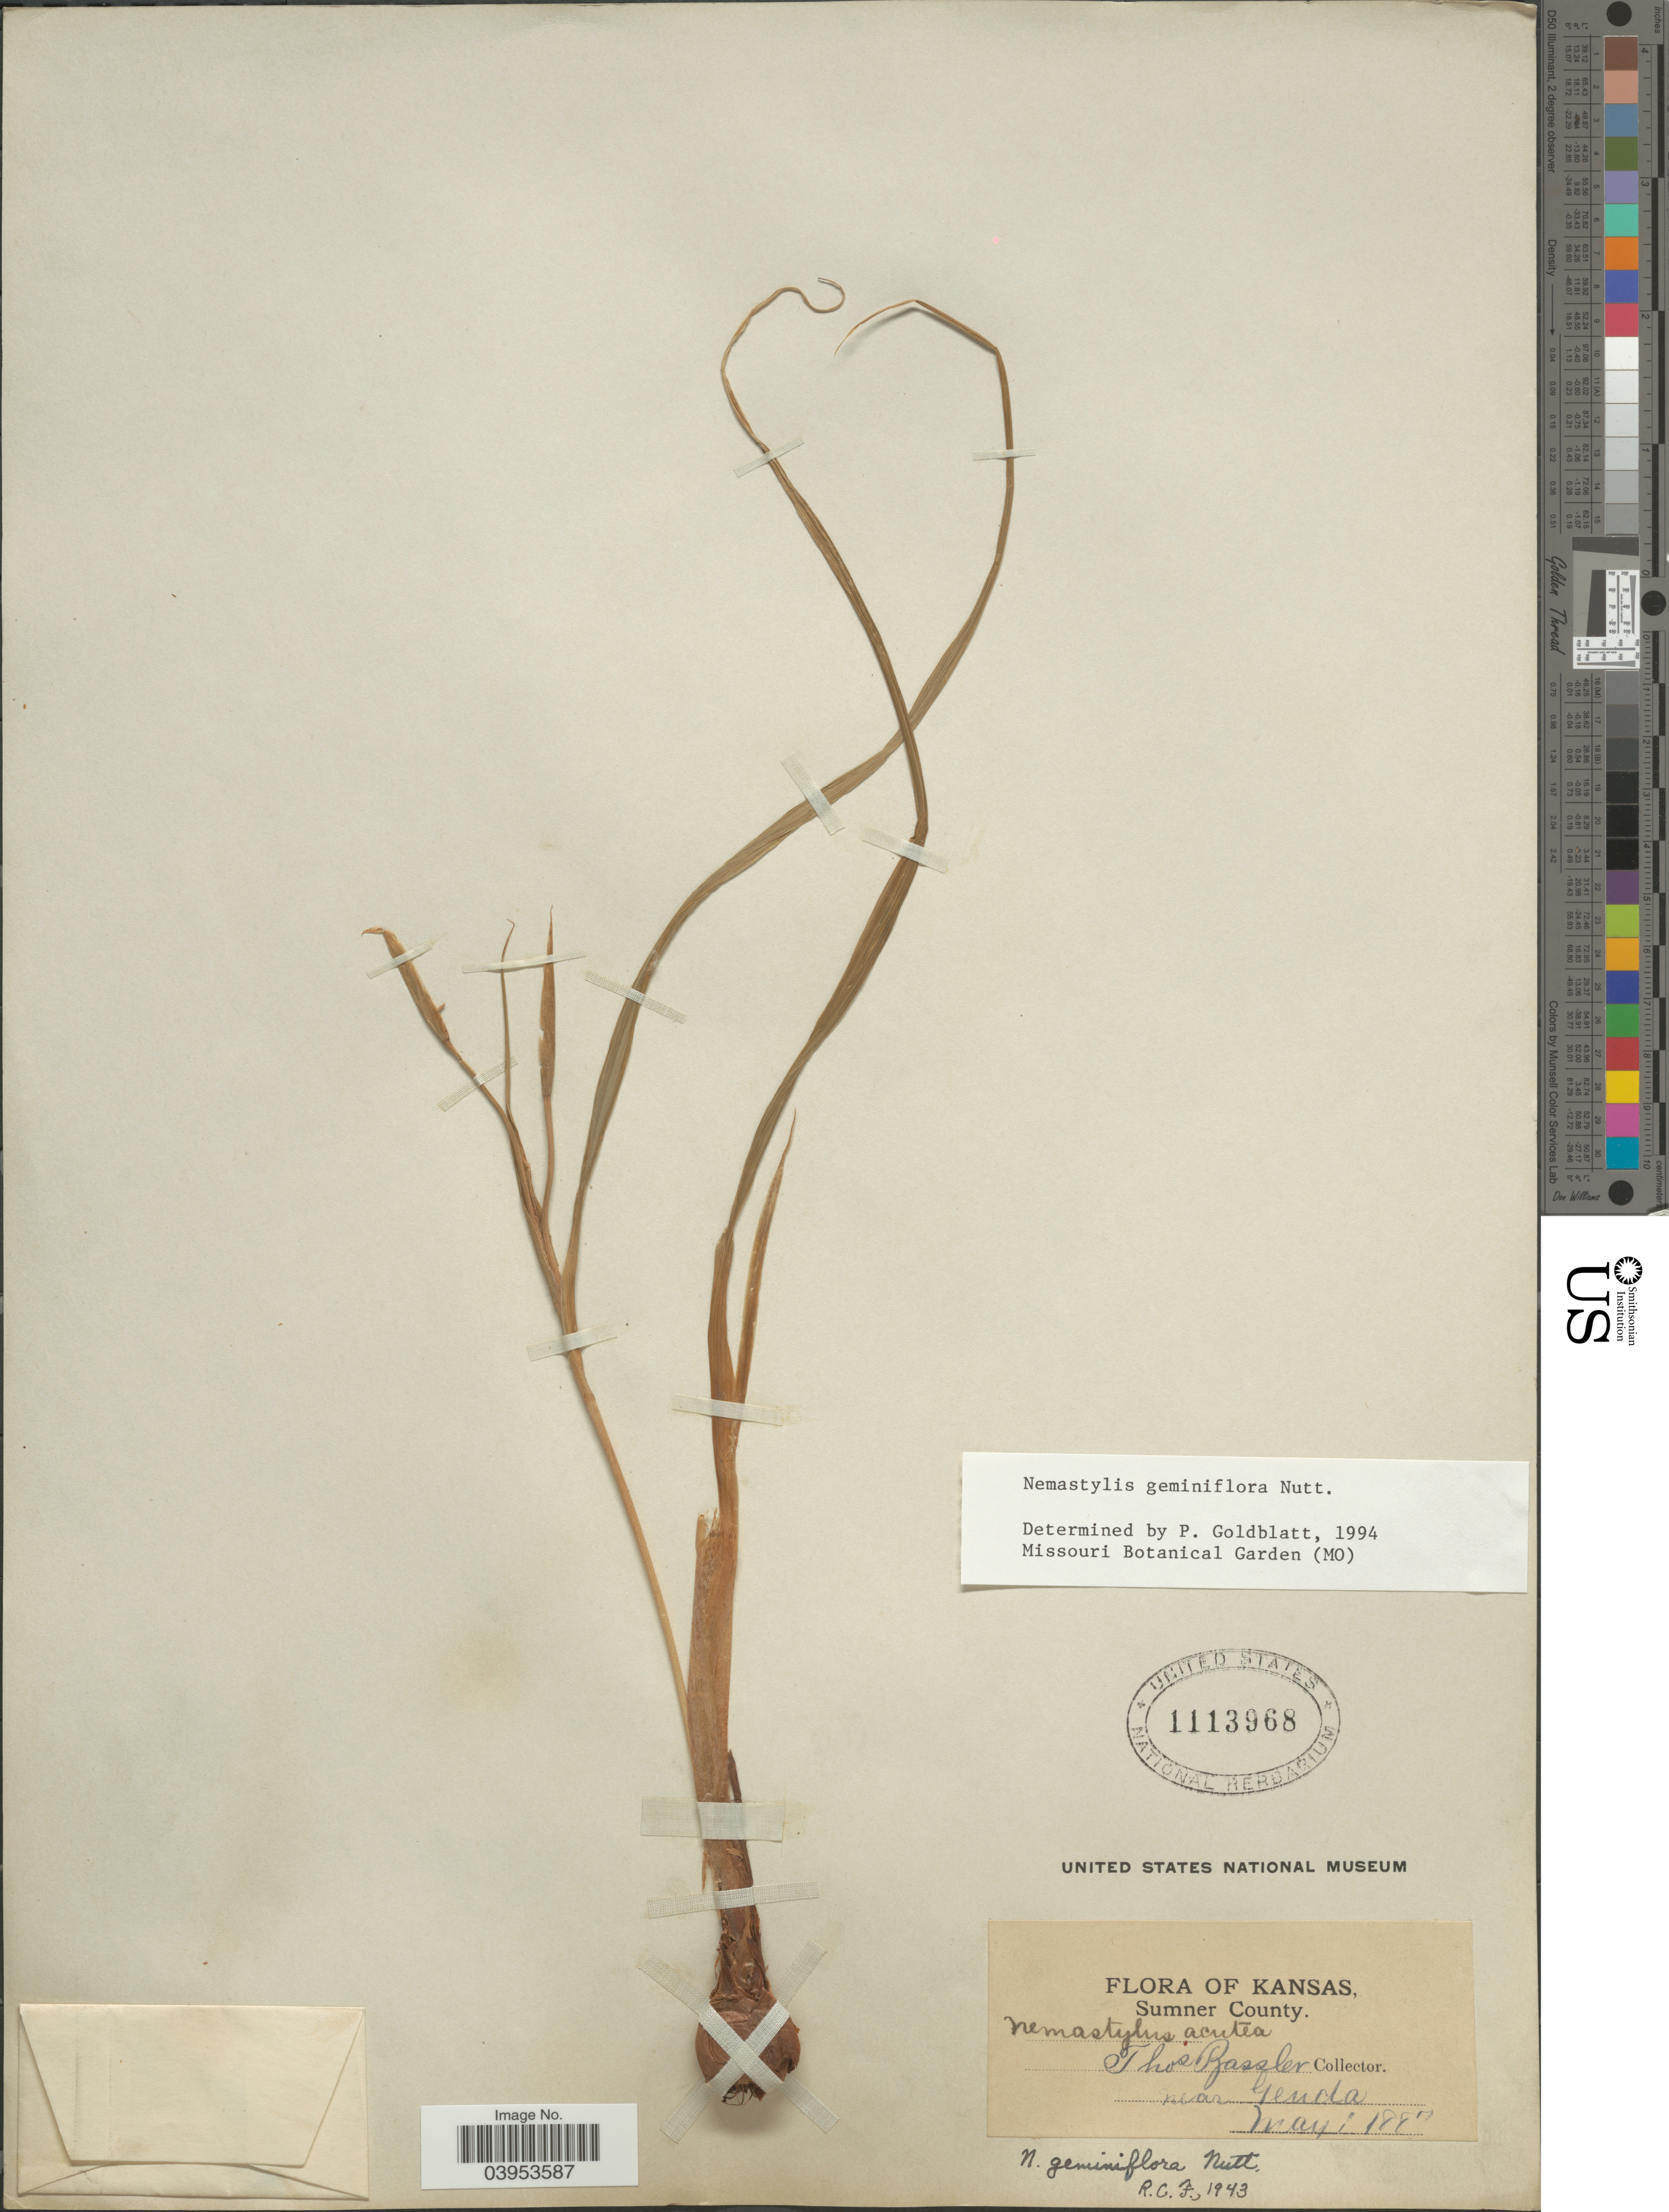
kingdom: Plantae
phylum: Tracheophyta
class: Liliopsida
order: Asparagales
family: Iridaceae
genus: Nemastylis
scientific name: Nemastylis geminiflora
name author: Nutt.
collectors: T. Rassler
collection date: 1887-05-01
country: United States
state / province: Kansas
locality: Sumner County. Near Geuda.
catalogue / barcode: US 1113968